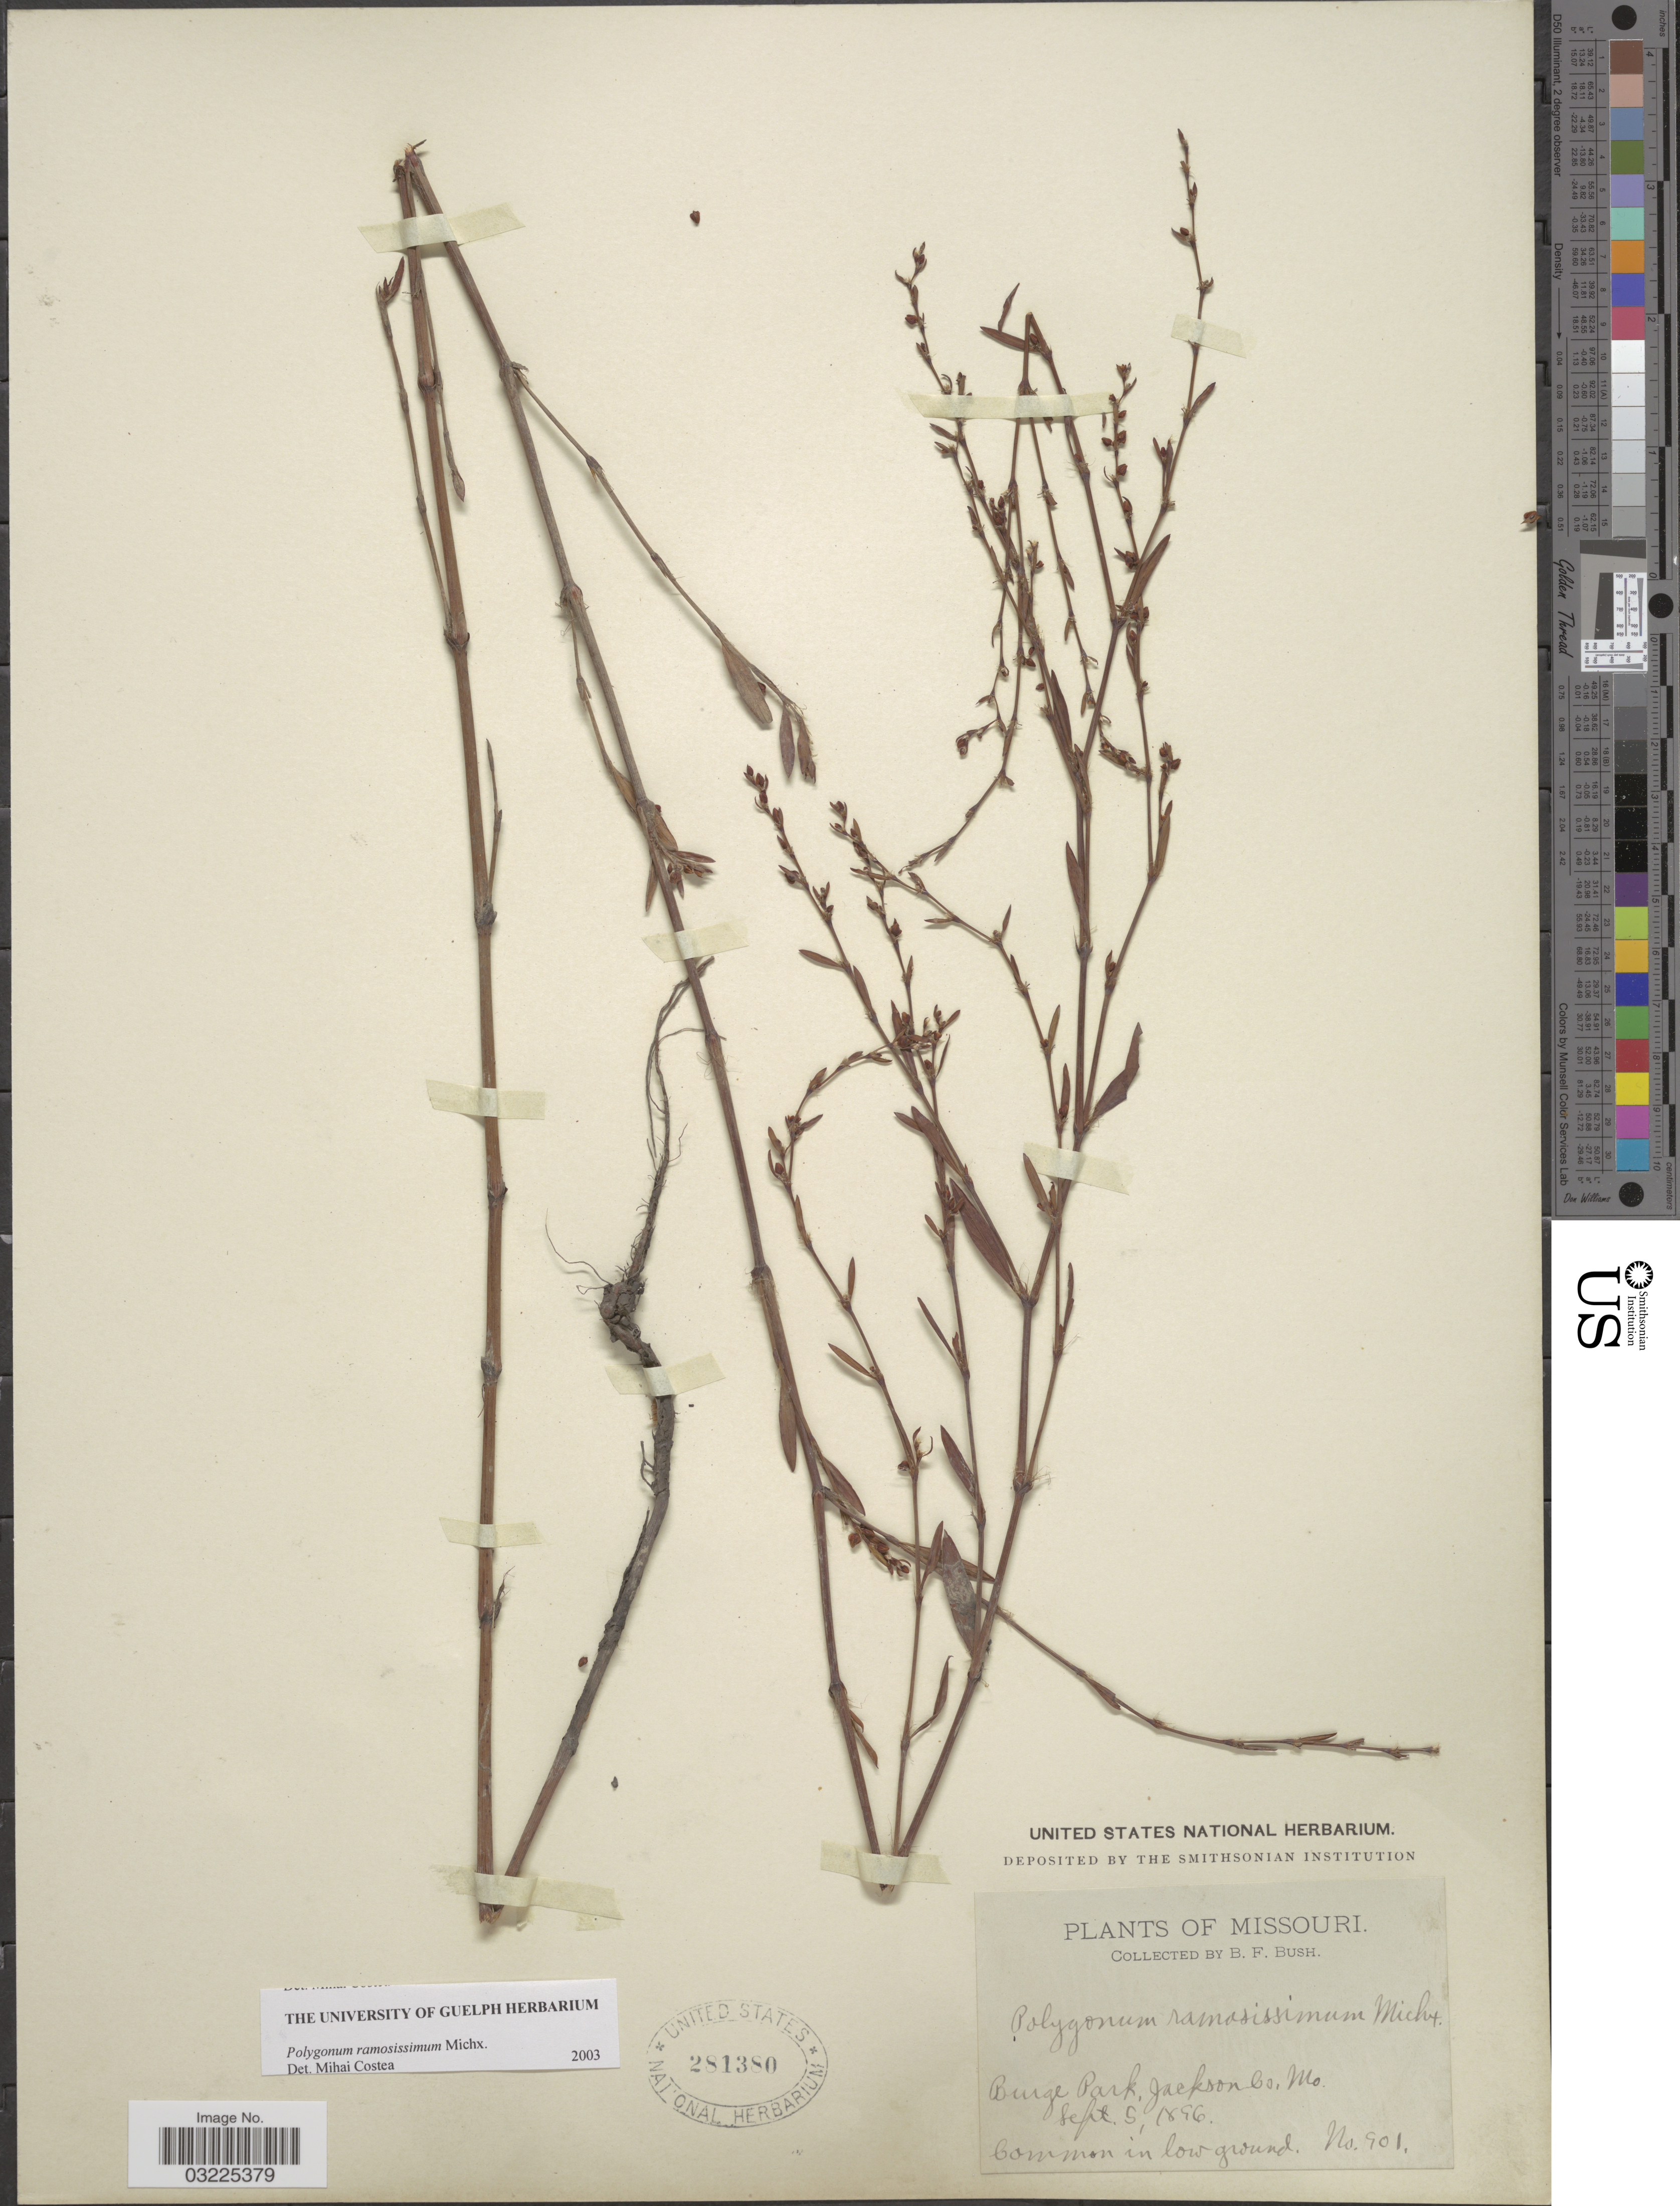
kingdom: Plantae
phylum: Tracheophyta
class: Magnoliopsida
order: Caryophyllales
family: Polygonaceae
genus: Polygonum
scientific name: Polygonum ramosissimum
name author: Michx.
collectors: B. F. Bush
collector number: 901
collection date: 1896-09-05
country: United States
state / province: Missouri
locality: Burge Park, Jackson Co, Mo.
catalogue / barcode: US 281380